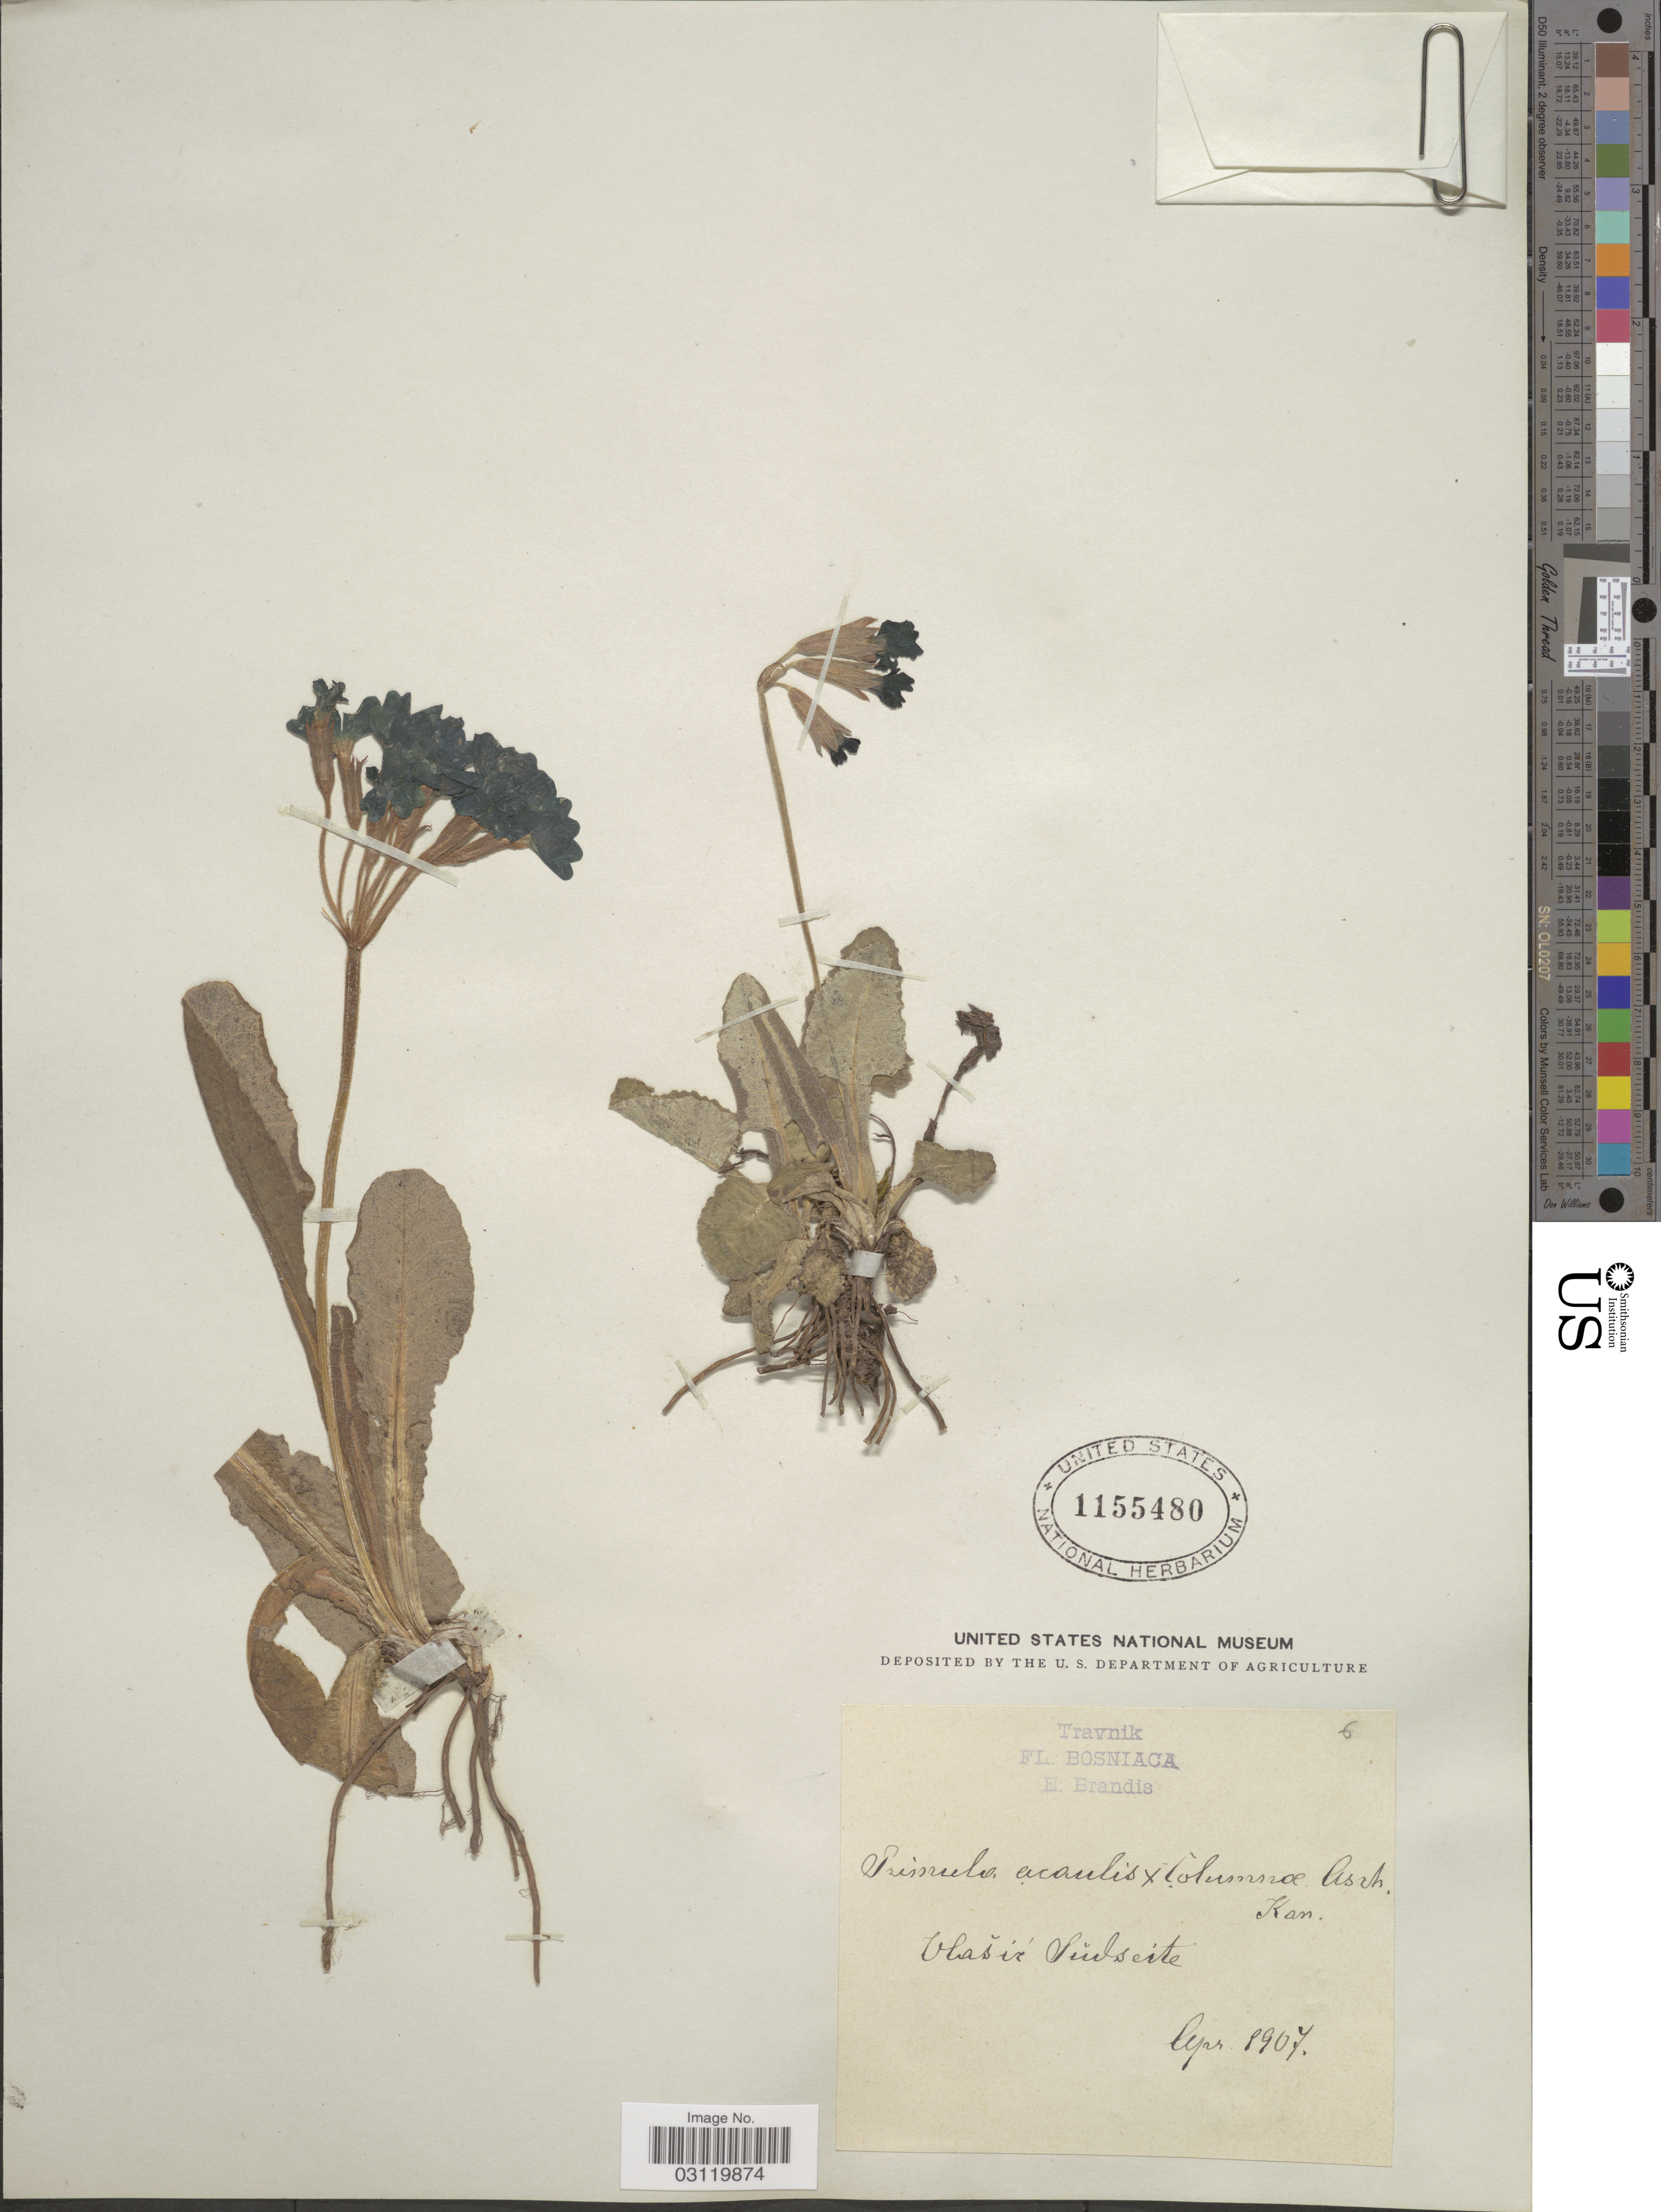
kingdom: Plantae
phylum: Tracheophyta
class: Magnoliopsida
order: Ericales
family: Primulaceae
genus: Primula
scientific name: Primula acaulis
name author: (L.) Hill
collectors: E. Brandis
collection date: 1907-04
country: Bosnia and Herzegovina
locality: Travnik, Bosniaca, Vlasic Sudseite.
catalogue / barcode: US 1155480